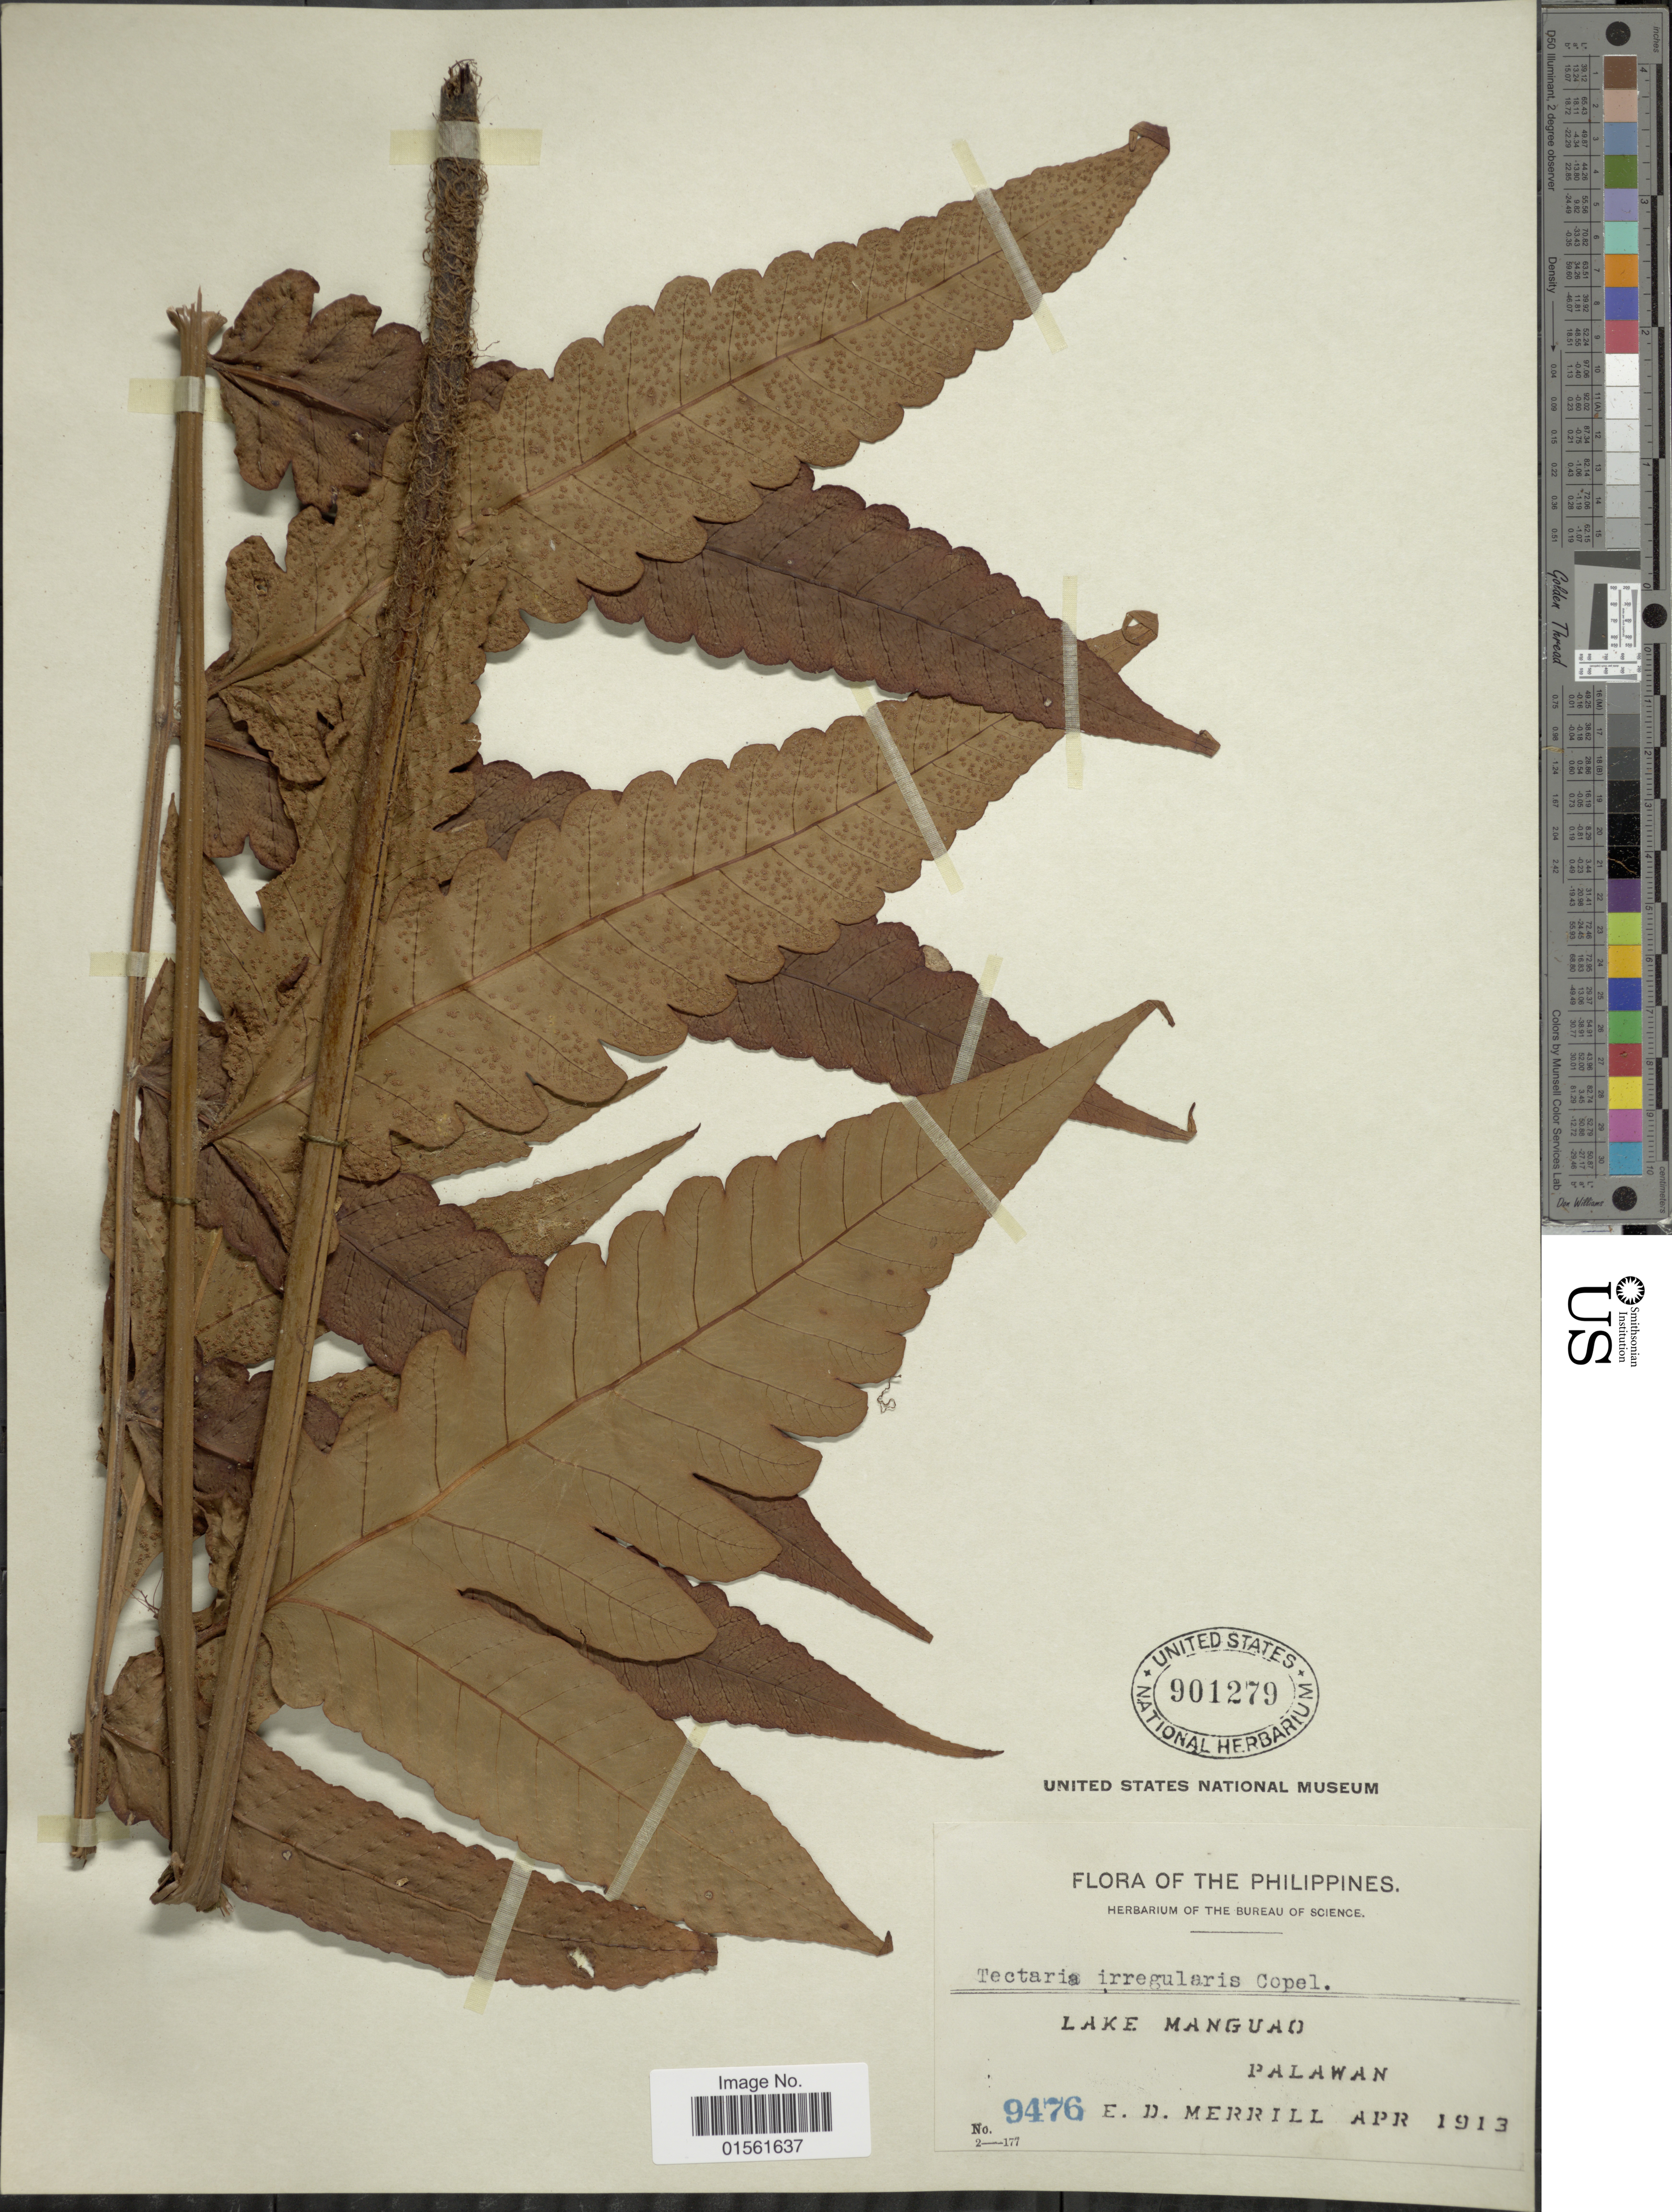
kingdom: Plantae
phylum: Tracheophyta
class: Polypodiopsida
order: Polypodiales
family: Dryopteridaceae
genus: Pleocnemia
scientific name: Pleocnemia irregularis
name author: (C. Presl) Holttum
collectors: E. D. Merrill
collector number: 9476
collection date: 1913-04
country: Philippines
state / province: Mimaropa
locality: Lake Manguao, Palawan.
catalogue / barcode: US 901279